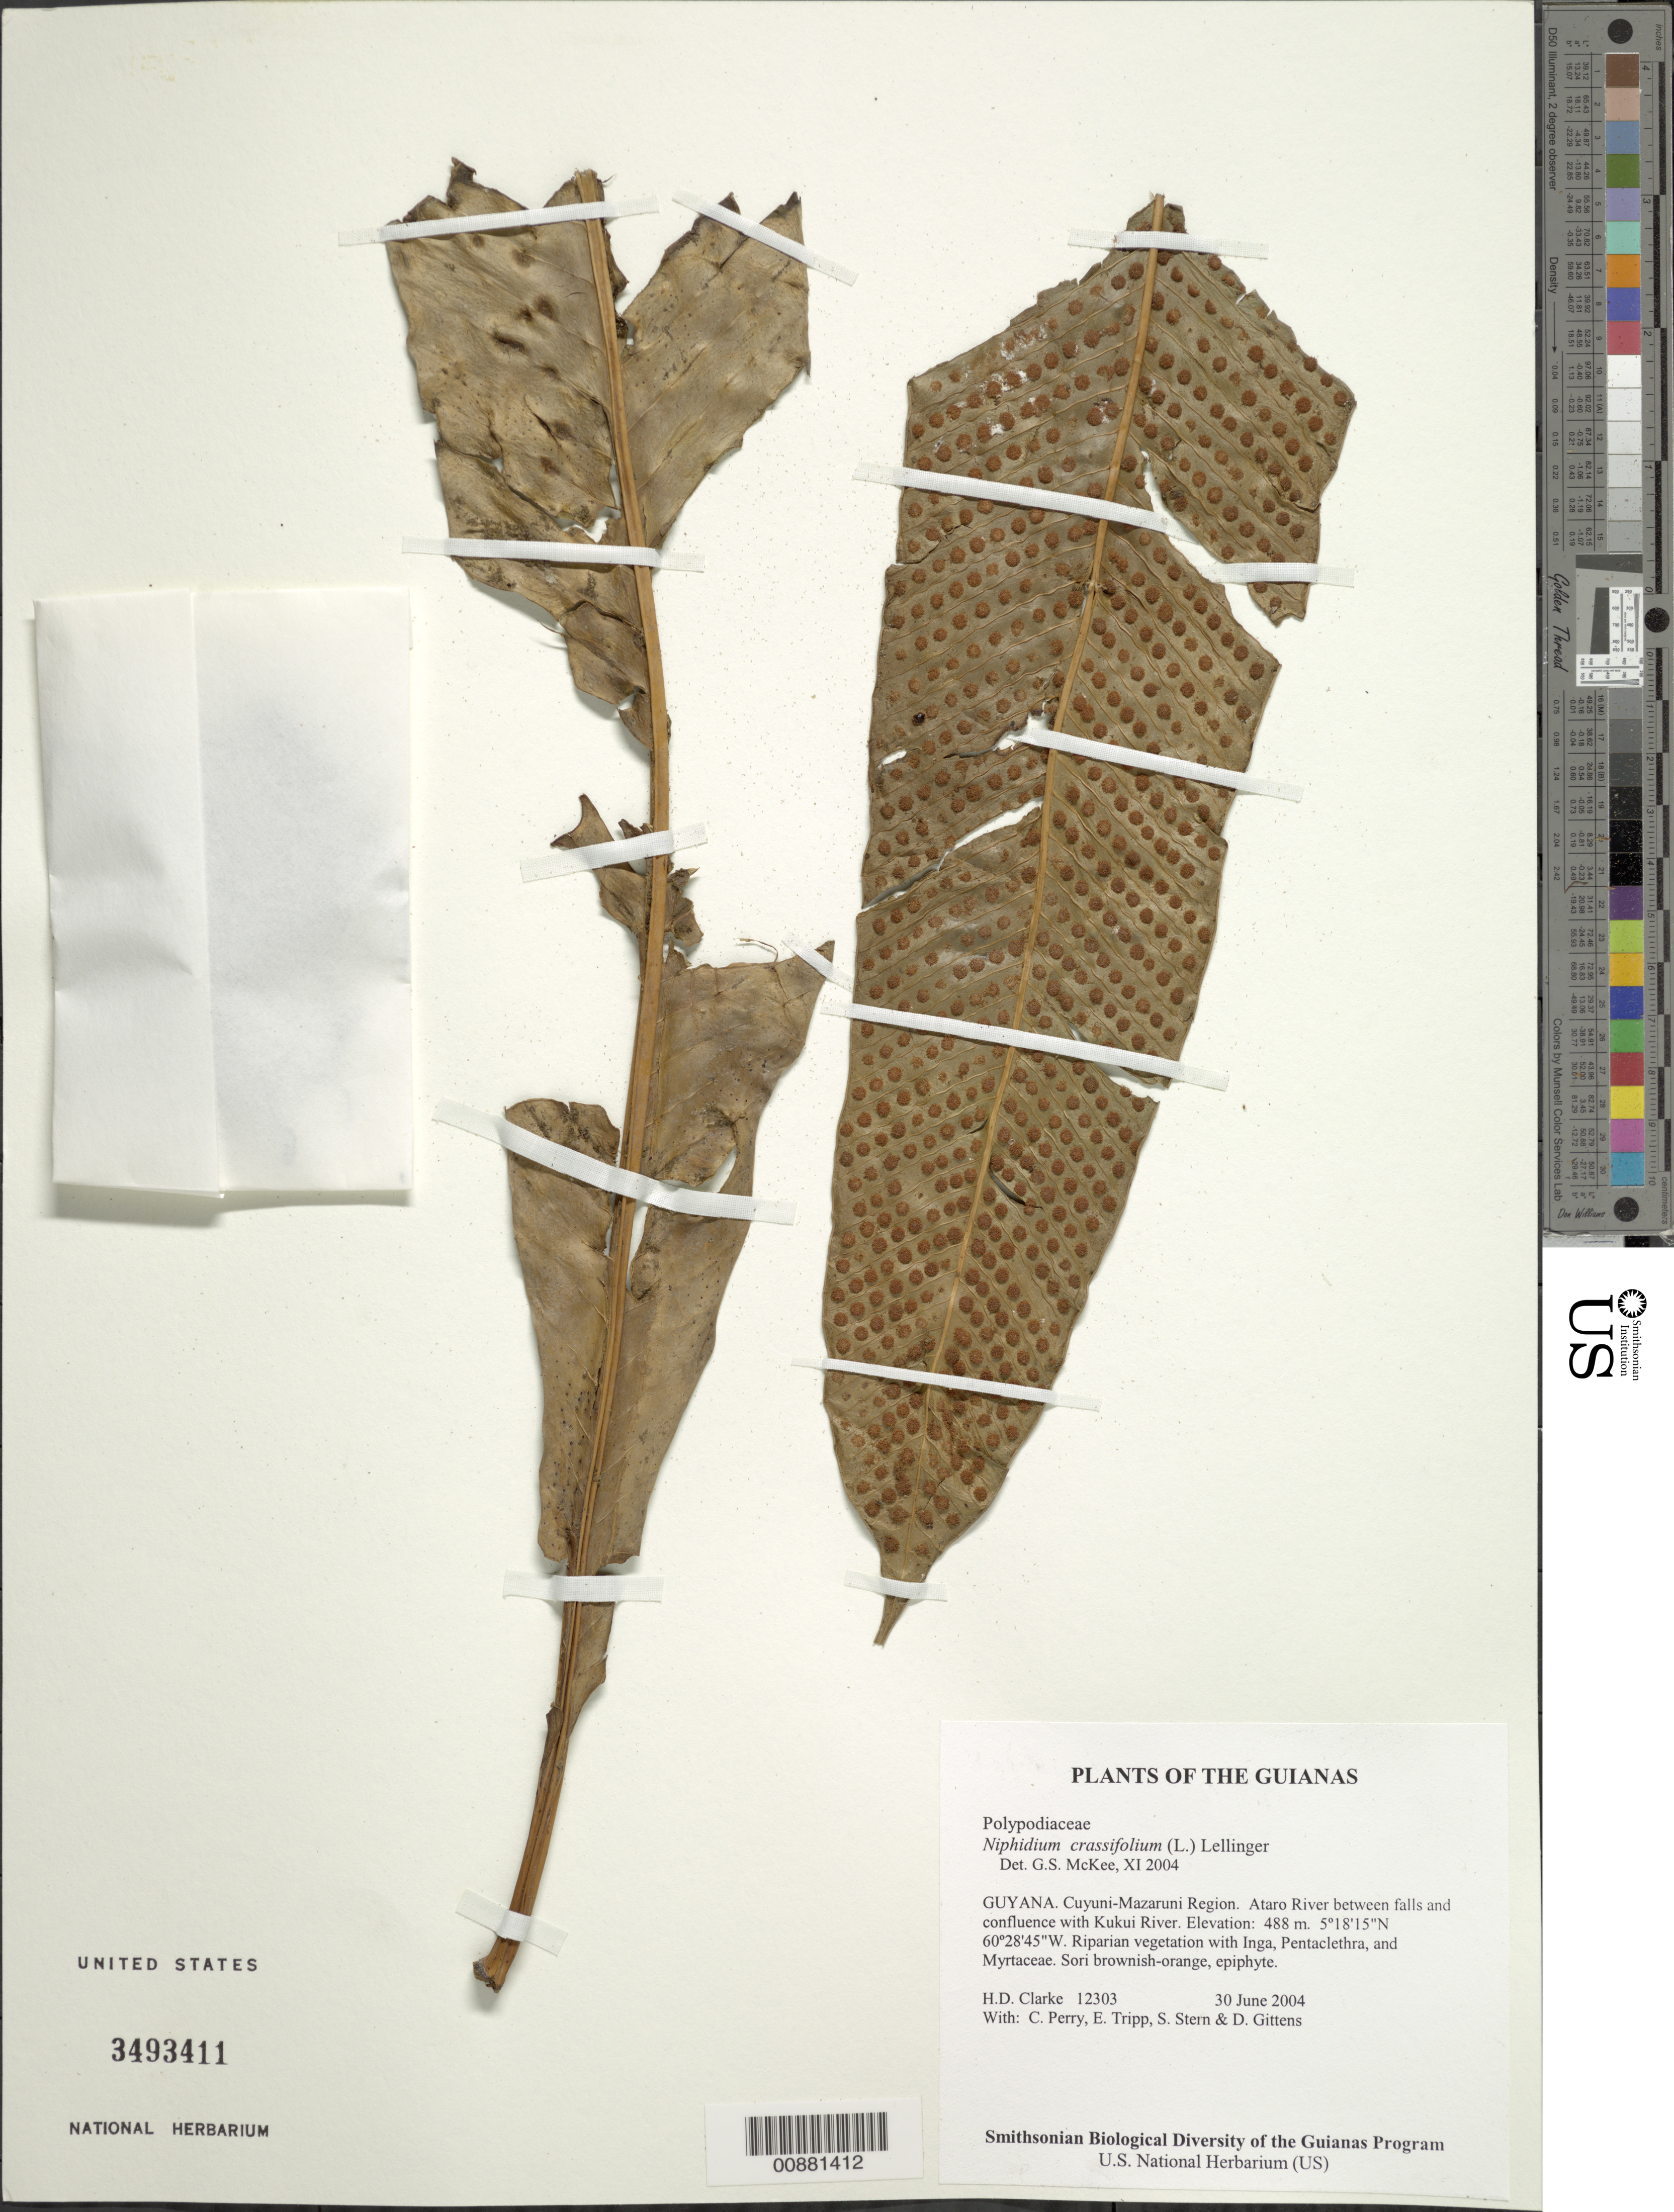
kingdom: Plantae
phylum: Tracheophyta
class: Polypodiopsida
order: Polypodiales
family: Polypodiaceae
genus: Niphidium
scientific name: Niphidium crassifolium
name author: (L.) Lellinger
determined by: McKee, G. S., (US), NMNH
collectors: H. D. Clarke, C. Perry, E. Tripp, S. R. Stern & D. Gittens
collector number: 12303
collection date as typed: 30 June 2004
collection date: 2004-06-30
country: Guyana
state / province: Cuyuni-Mazaruni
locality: Ataro River between falls and confluence with Kukui River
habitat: Riparian vegetation with Inga, Pentaclethra, and Myrtaceae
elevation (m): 488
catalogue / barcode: US 3493411